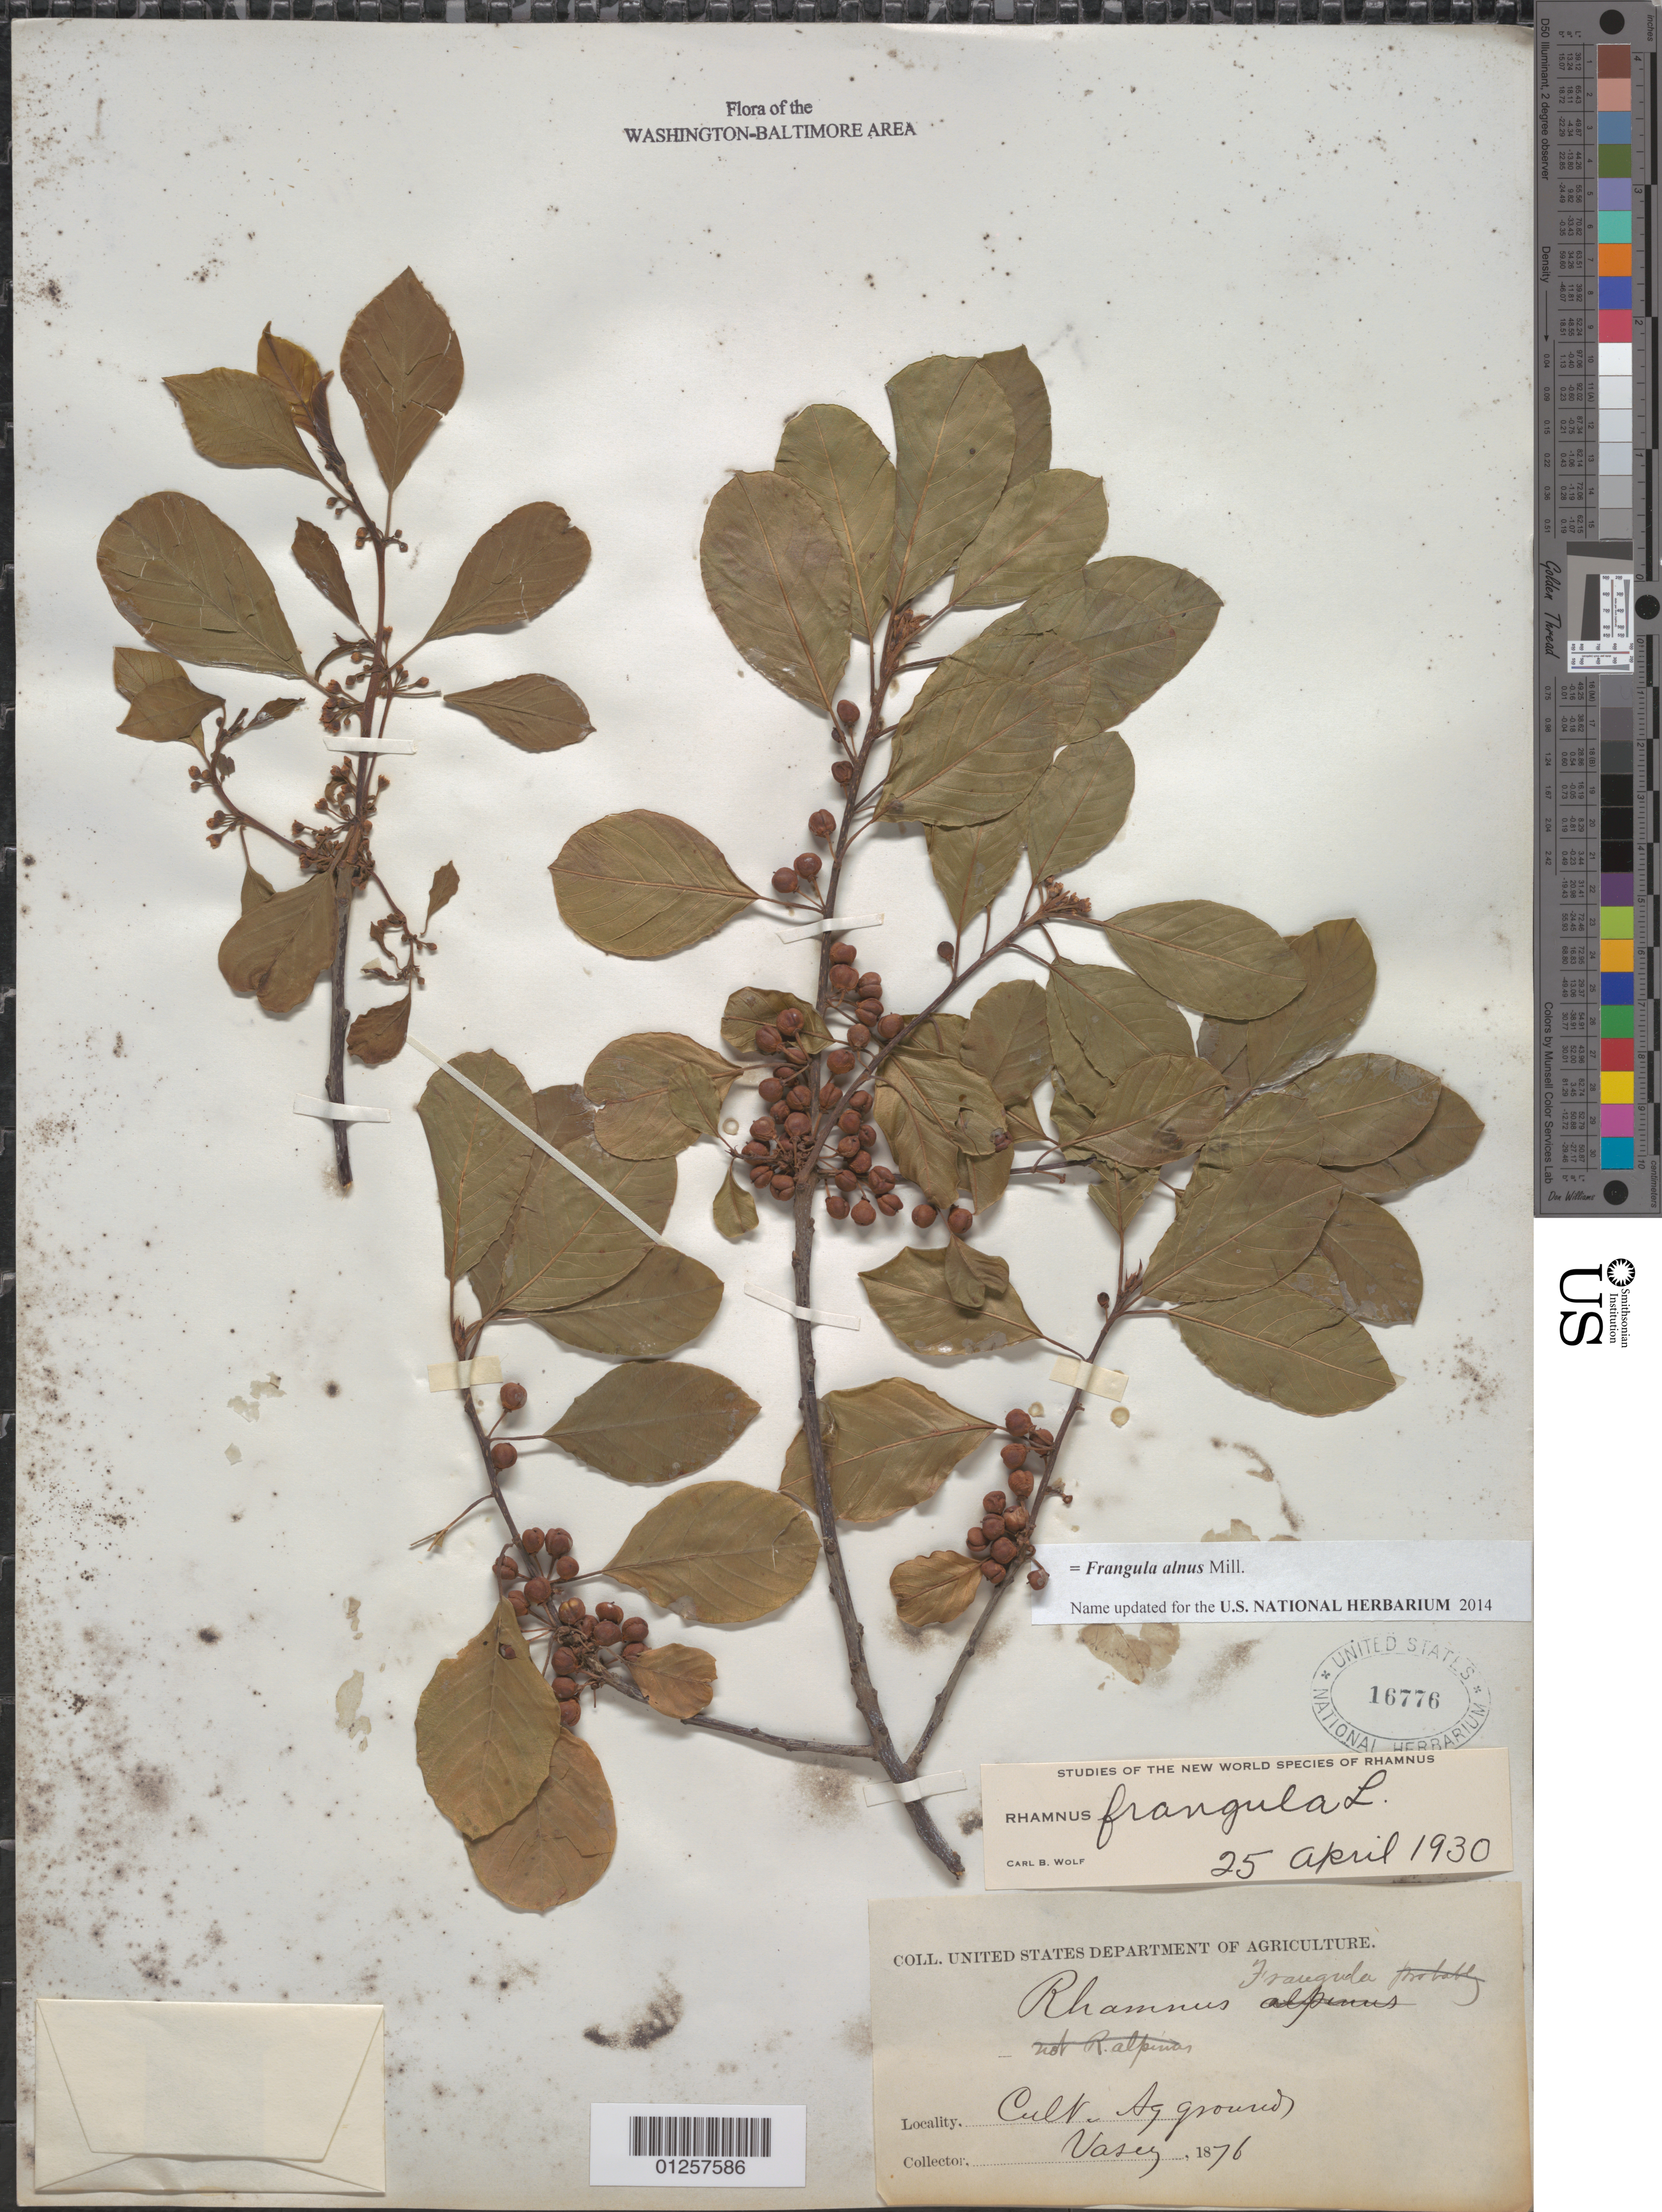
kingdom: Plantae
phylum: Tracheophyta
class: Magnoliopsida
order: Rosales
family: Rhamnaceae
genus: Frangula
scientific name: Frangula alnus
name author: Mill.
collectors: G. R. Vasey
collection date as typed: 1876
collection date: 1876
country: United States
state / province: District of Columbia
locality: Cult. Ag. grounds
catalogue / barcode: US 16776